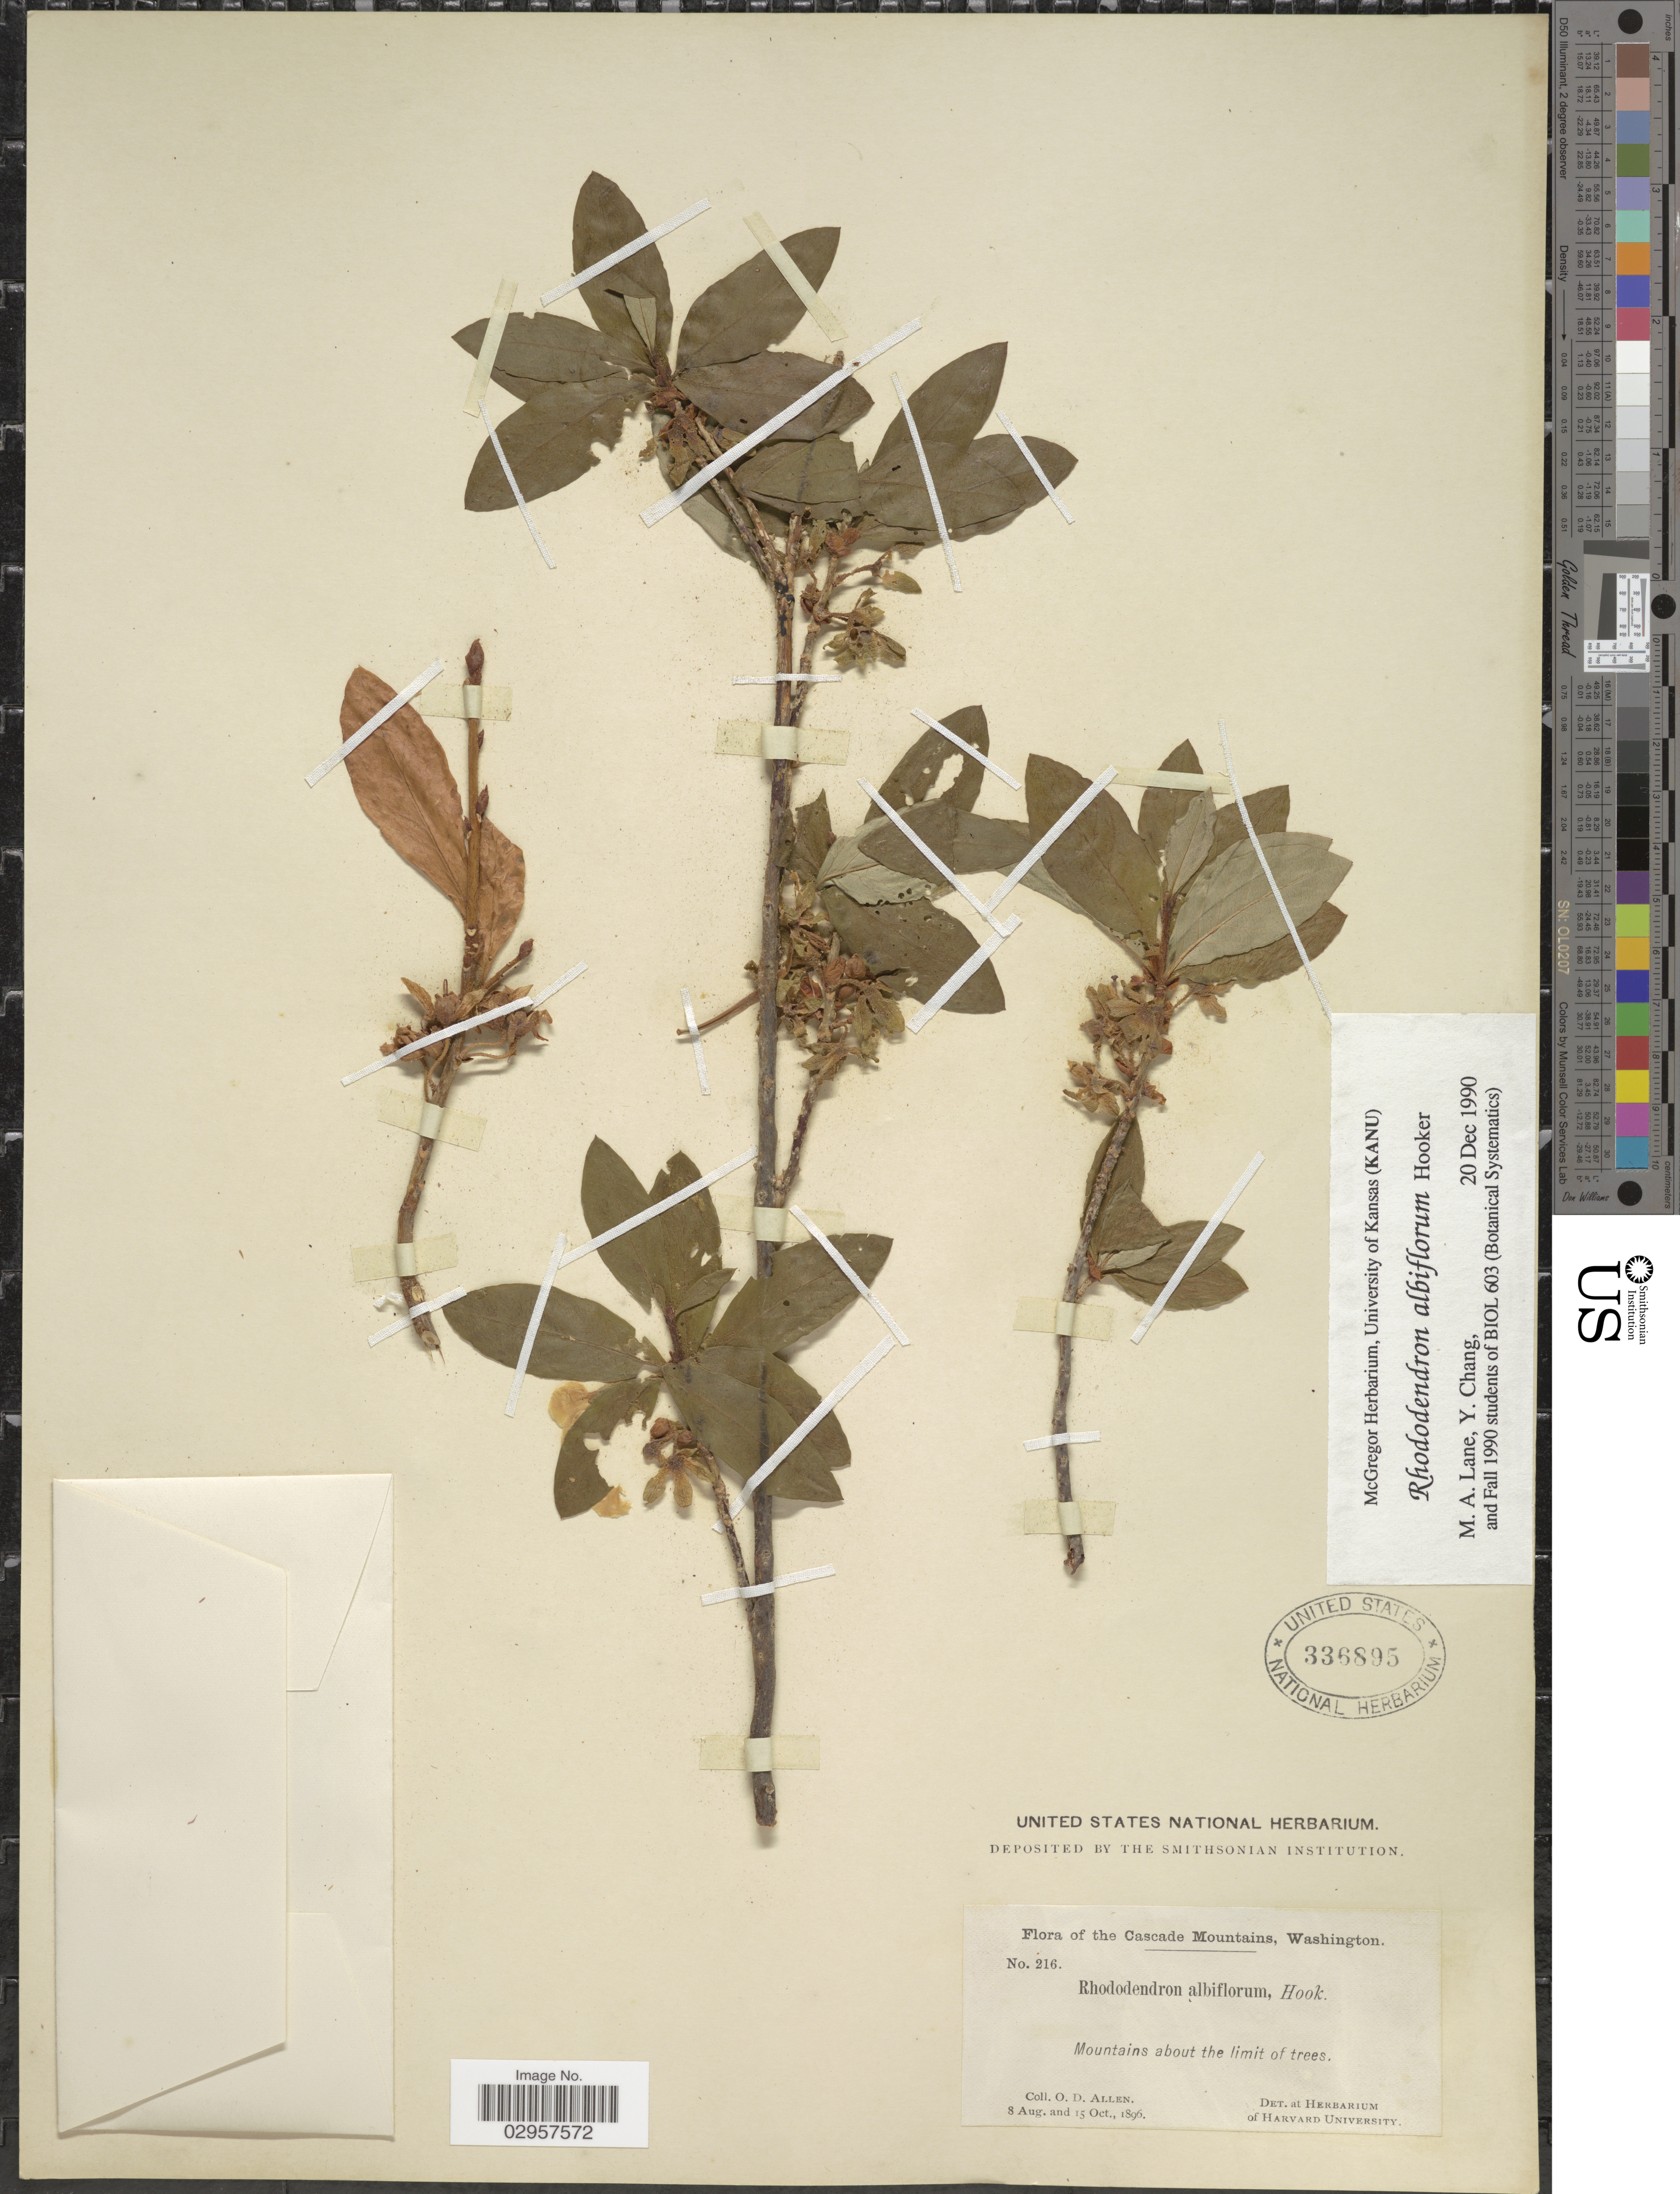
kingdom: Plantae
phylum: Tracheophyta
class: Magnoliopsida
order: Ericales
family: Ericaceae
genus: Rhododendron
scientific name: Rhododendron albiflorum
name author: Hook.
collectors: O. D. Allen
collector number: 216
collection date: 1896-08-08/1896-10-15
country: United States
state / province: Washington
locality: Cascade Mountains. Mountains about the limit of trees.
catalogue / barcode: US 336895